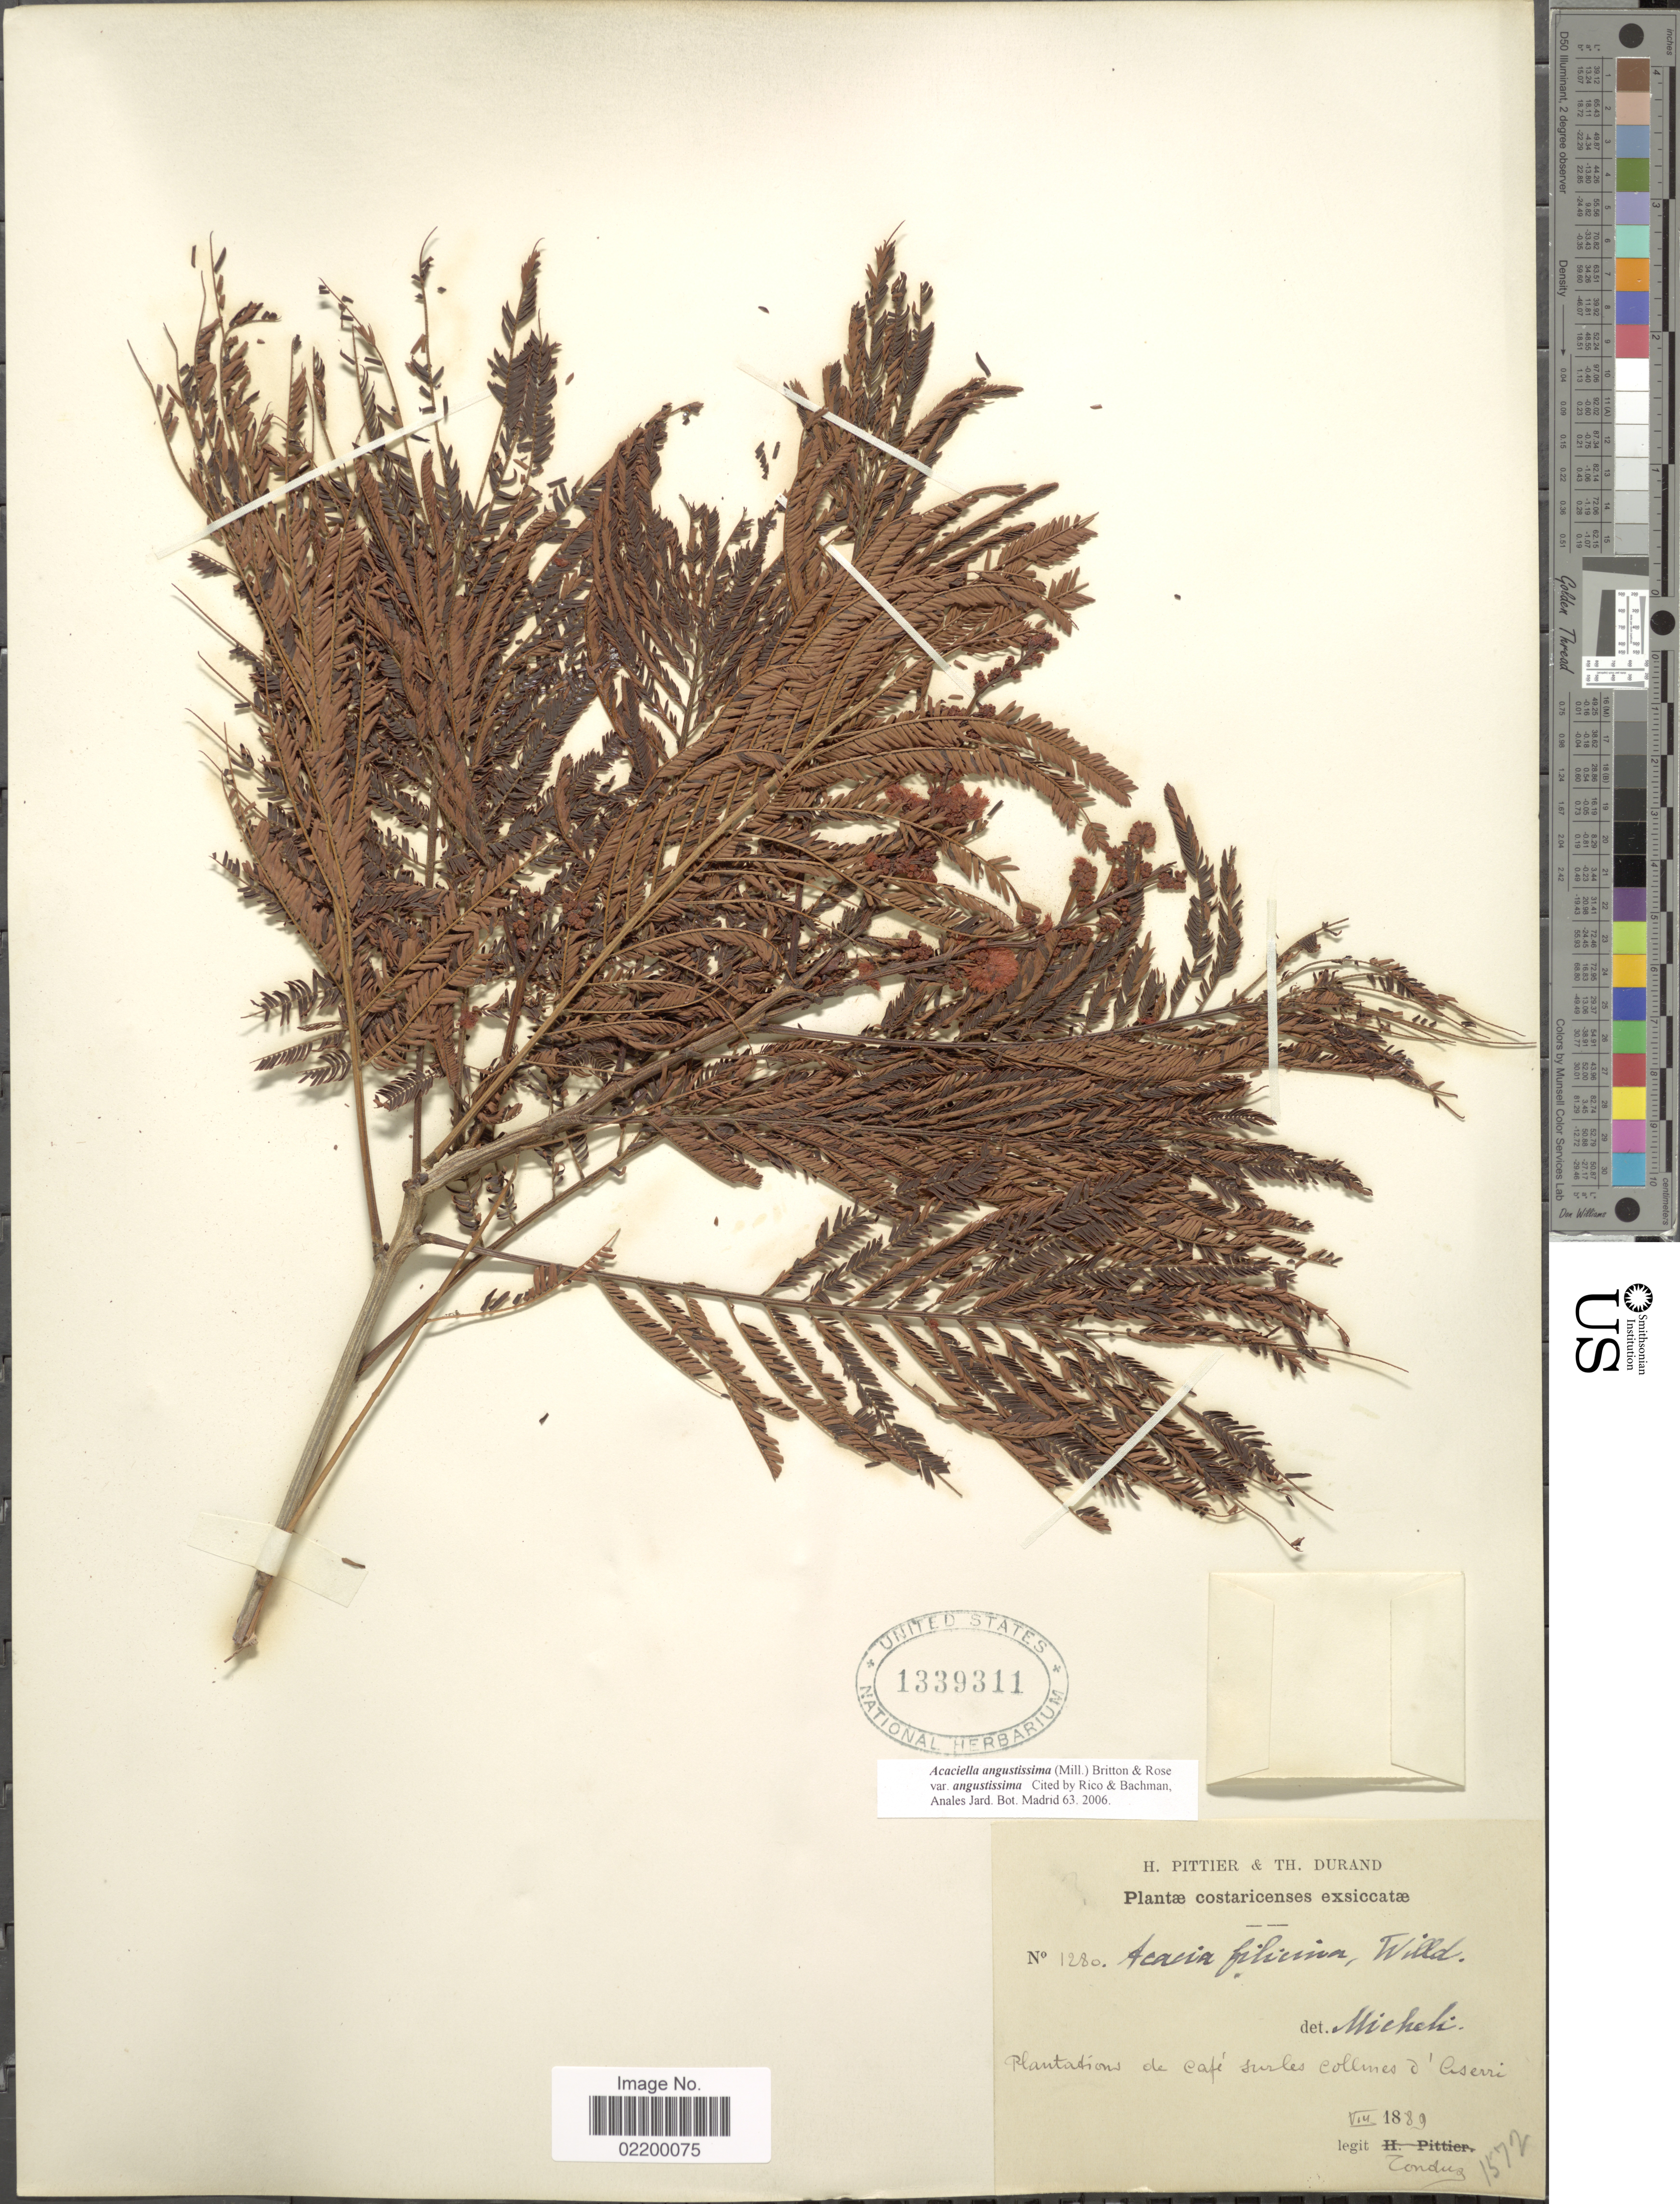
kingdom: Plantae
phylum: Tracheophyta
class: Magnoliopsida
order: Fabales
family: Fabaceae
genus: Acaciella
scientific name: Acaciella angustissima var. angustissima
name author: (Mill.) Britton & Rose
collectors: A. Tonduz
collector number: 1572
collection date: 1889-08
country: Costa Rica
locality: Plantations de cafe surles collines d'Aserri.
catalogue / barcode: US 1339311